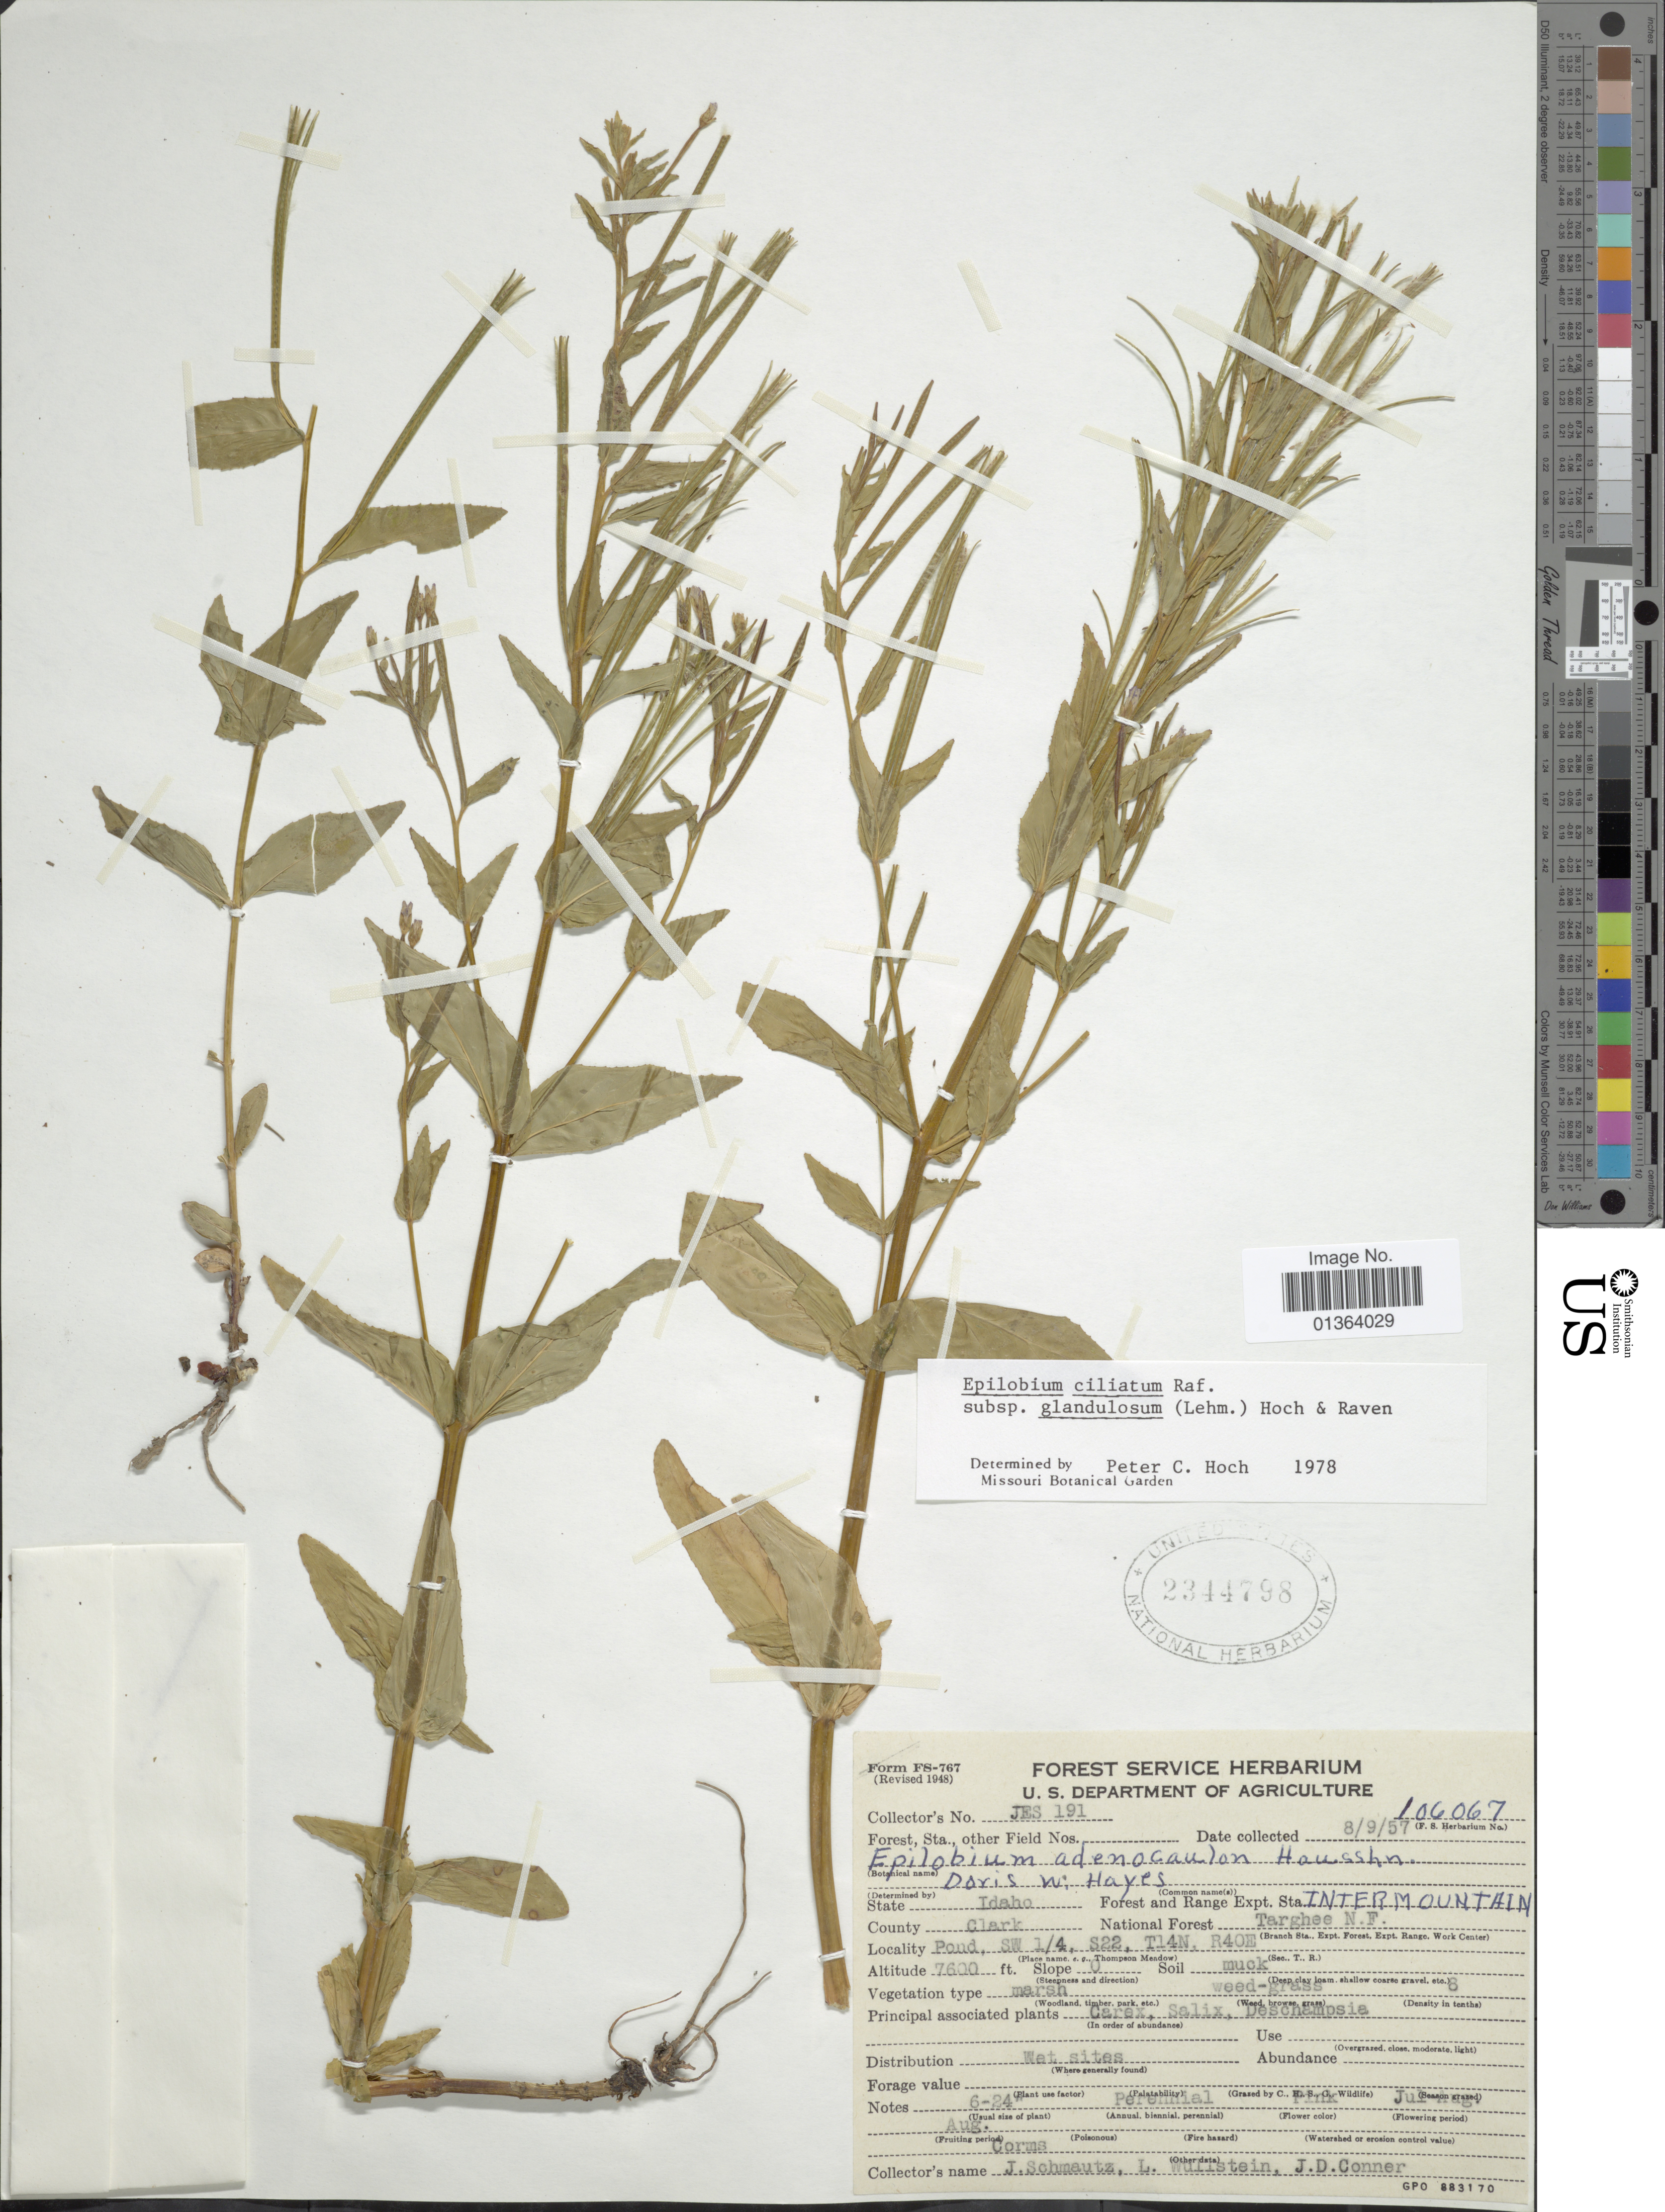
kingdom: Plantae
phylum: Tracheophyta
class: Magnoliopsida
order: Myrtales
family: Onagraceae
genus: Epilobium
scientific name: Epilobium ciliatum subsp. glandulosum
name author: (Lehm.) Hoch & P.H. Raven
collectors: J. Schmautz, L. Wullstein & J. Conner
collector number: JES 191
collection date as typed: Transcribed d/m/y: 8/9/57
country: United States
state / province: Idaho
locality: Forest and Range Expt. Sta. Inter Mountain. County Clark. National Forest Targhee N.F. Pond, SW 1/4, S22, T14N, R40E.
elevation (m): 2316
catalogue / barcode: US 2344798